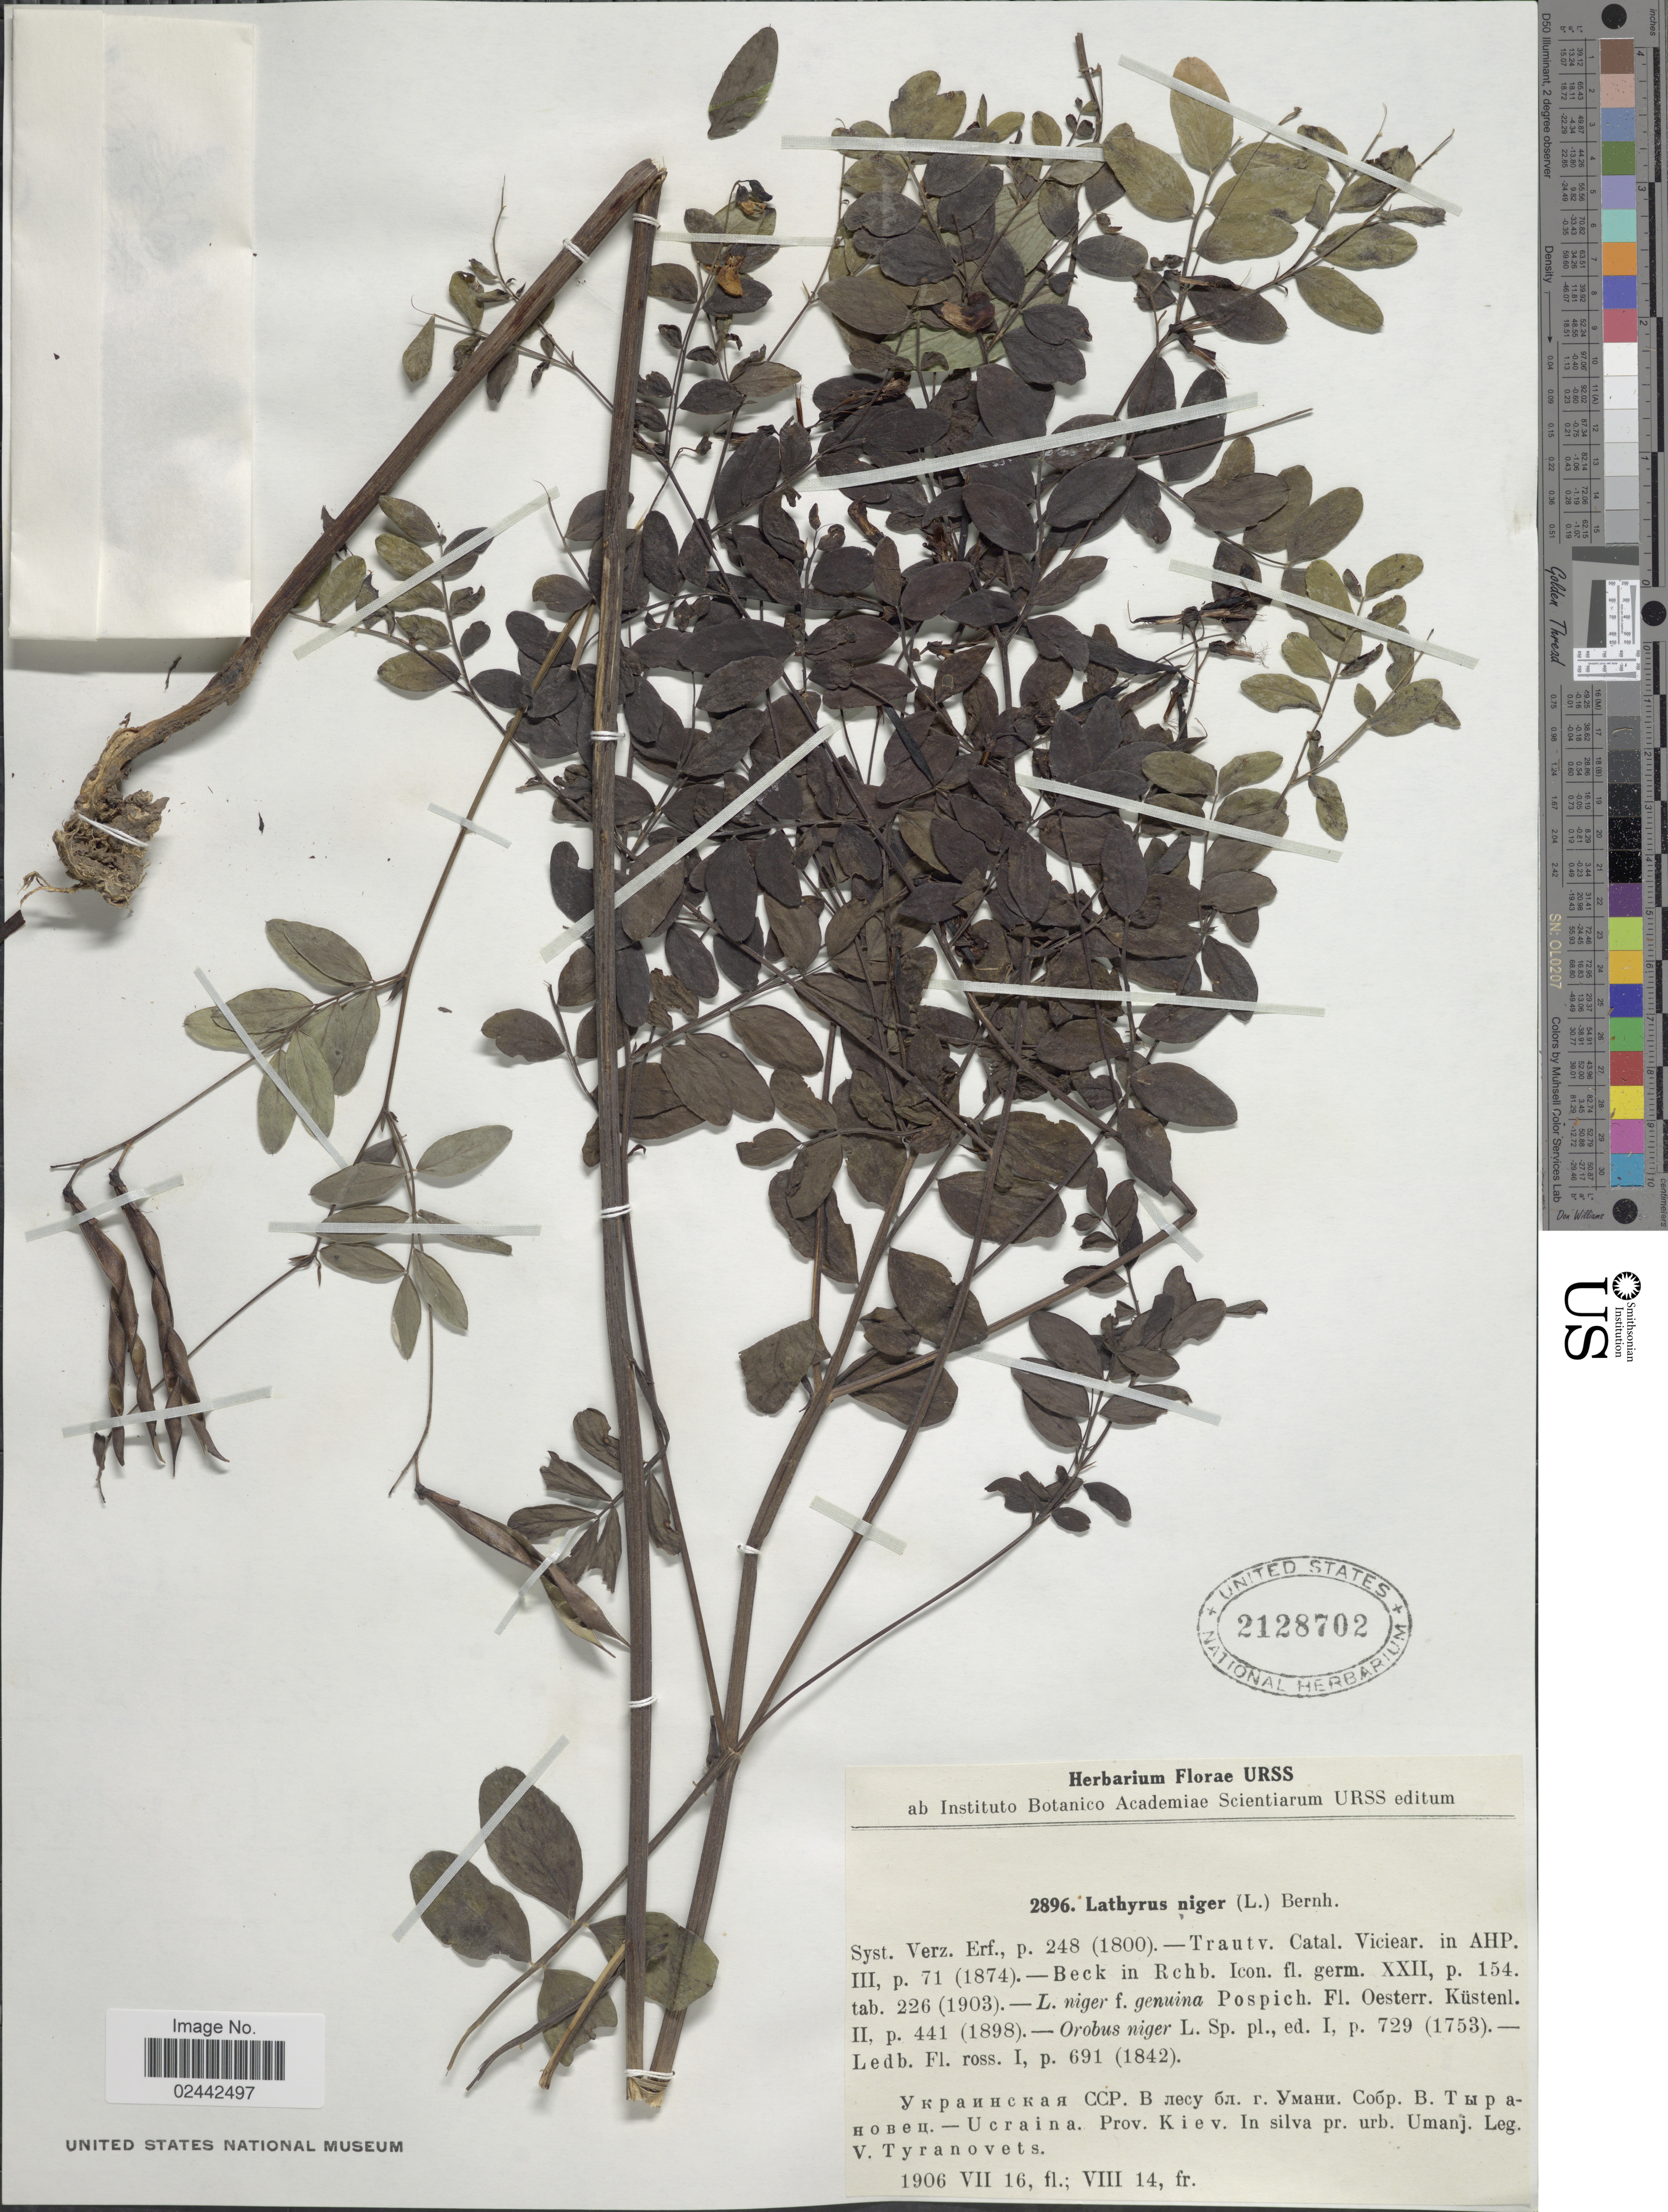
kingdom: Plantae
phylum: Tracheophyta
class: Magnoliopsida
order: Fabales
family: Fabaceae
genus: Lathyrus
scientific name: Lathyrus niger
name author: (L.) Bernh.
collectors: V. Tyranovets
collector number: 2896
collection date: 1906-07-16/1906-08-14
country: Ukraine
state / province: Kiev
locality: Prov. Kiev. In silva pr. urb. Umanj.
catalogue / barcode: US 2128702